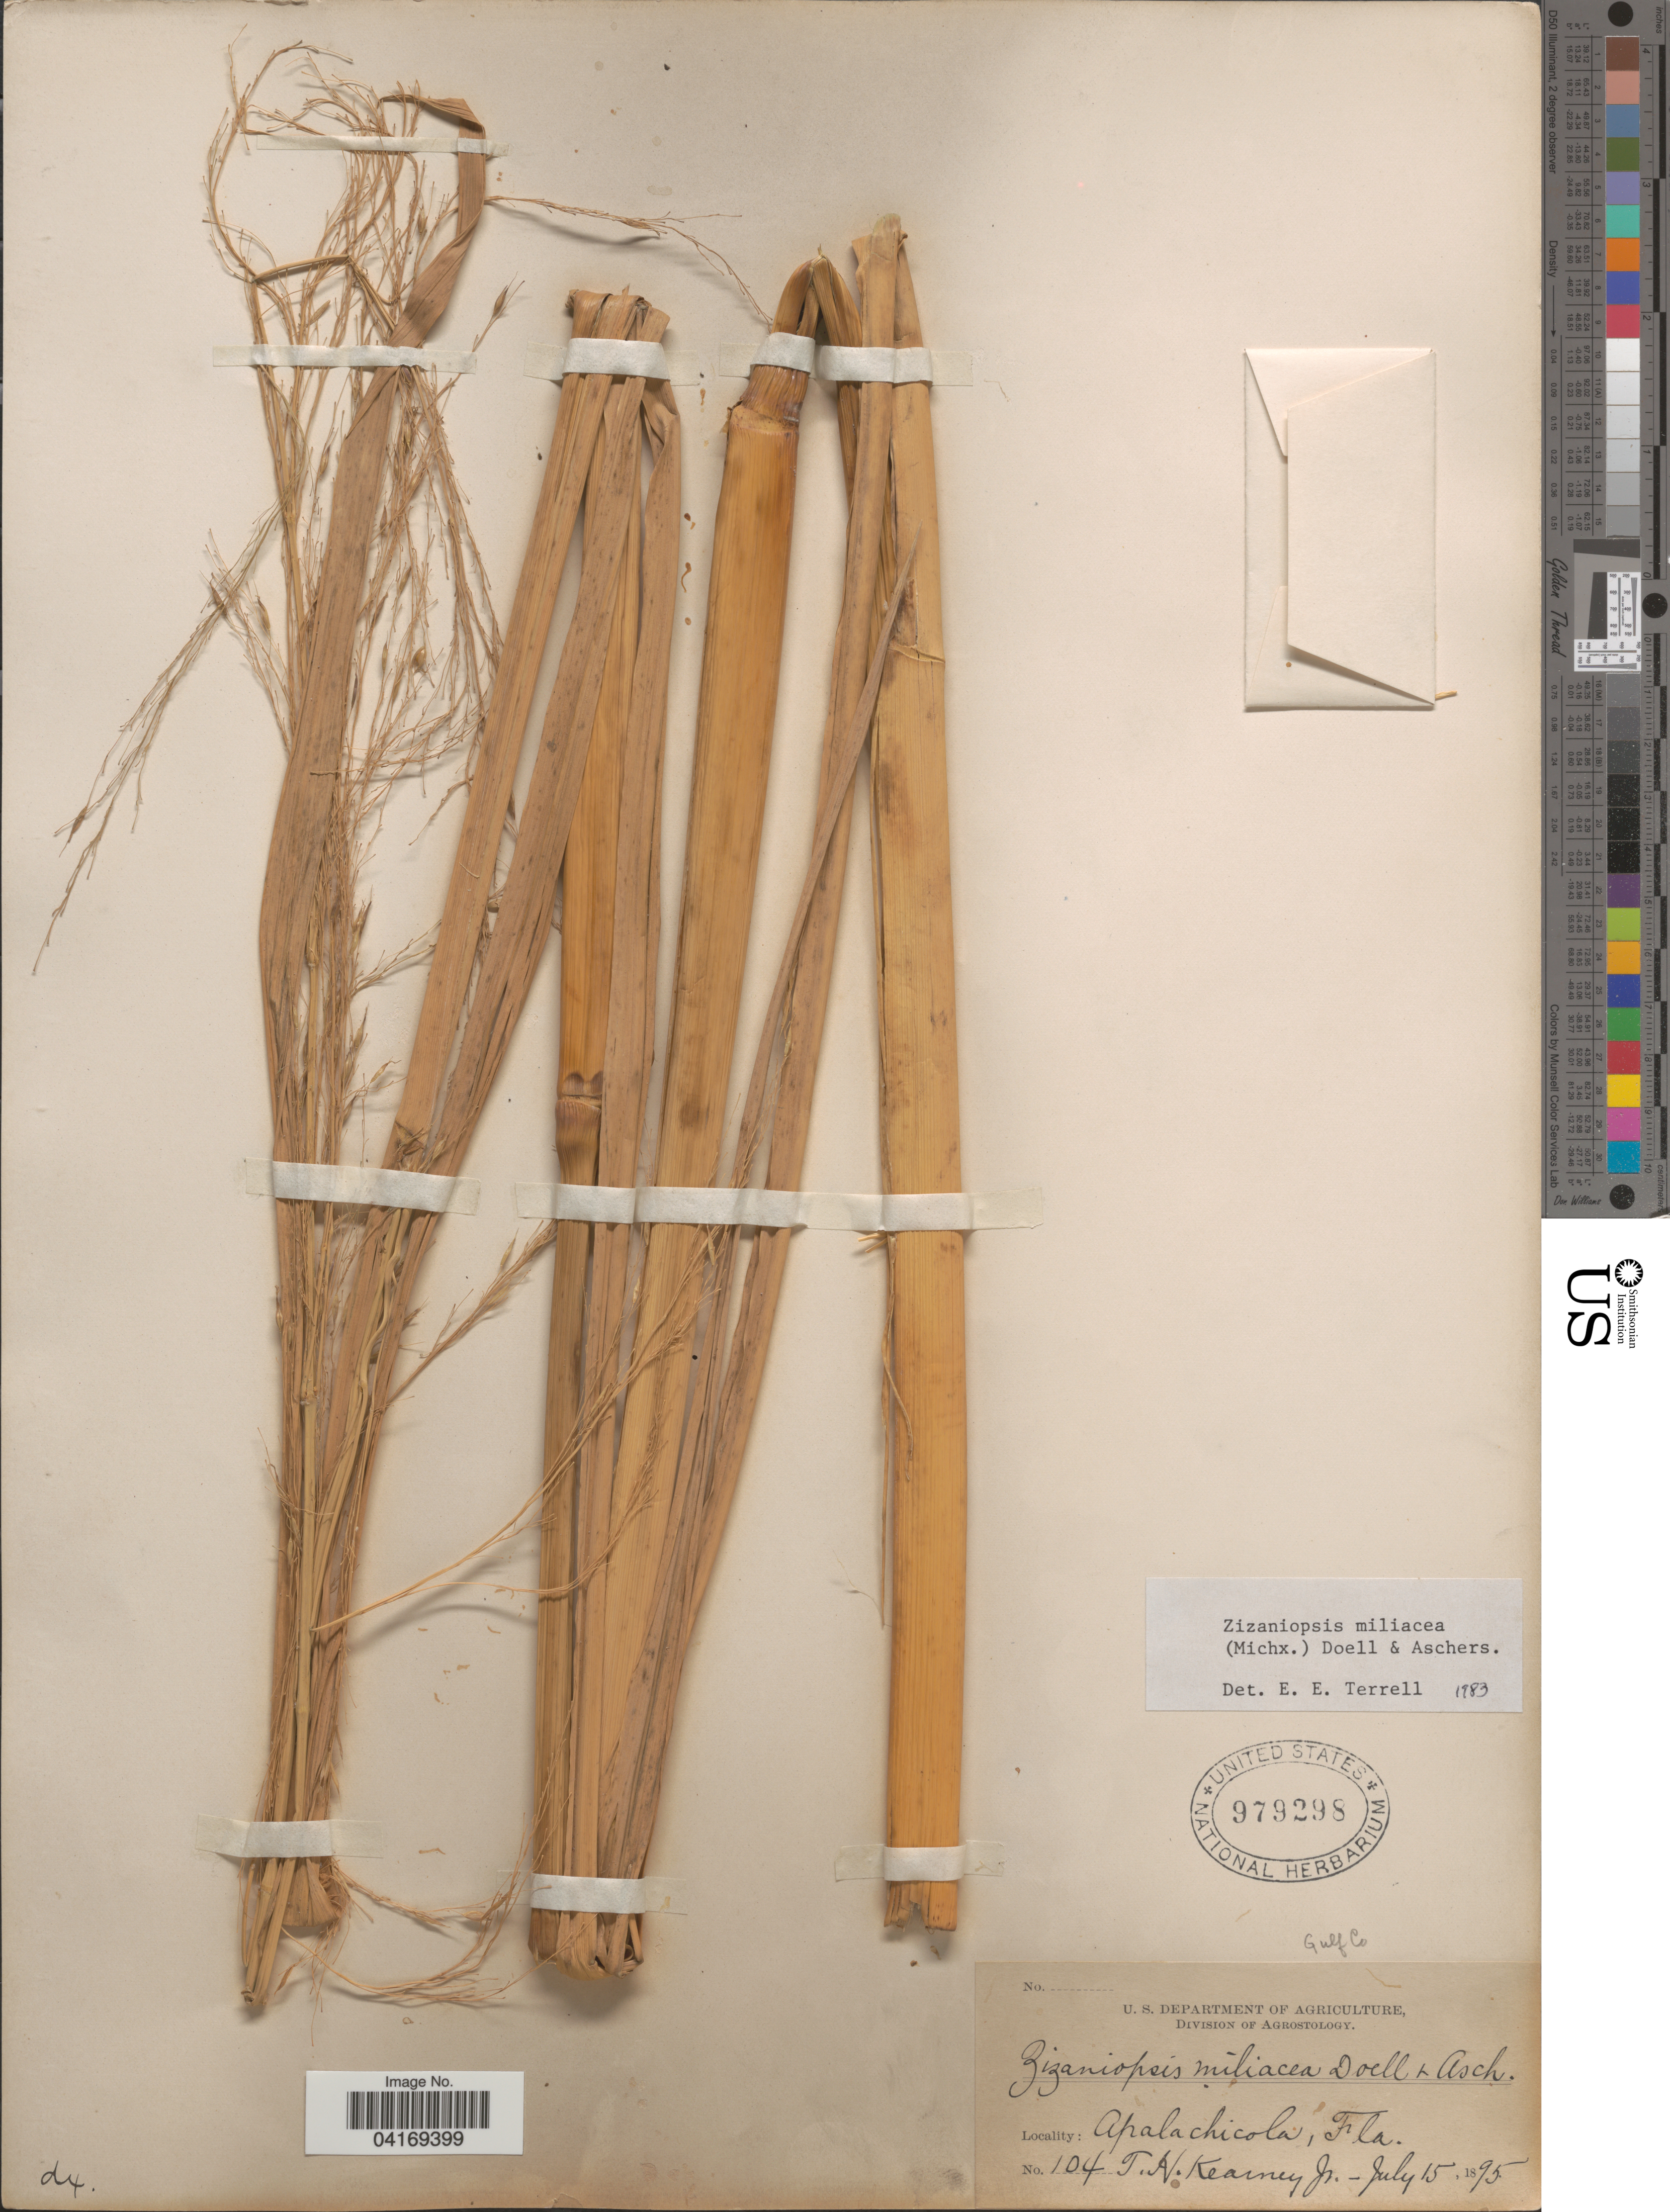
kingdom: Plantae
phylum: Tracheophyta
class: Liliopsida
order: Poales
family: Poaceae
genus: Zizaniopsis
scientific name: Zizaniopsis miliacea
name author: (Michx.) Döll & Asch.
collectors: T. H. Kearney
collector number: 104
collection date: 1895-07-15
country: United States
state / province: Florida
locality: Apalachicola. Gulf Co.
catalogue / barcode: US 979298